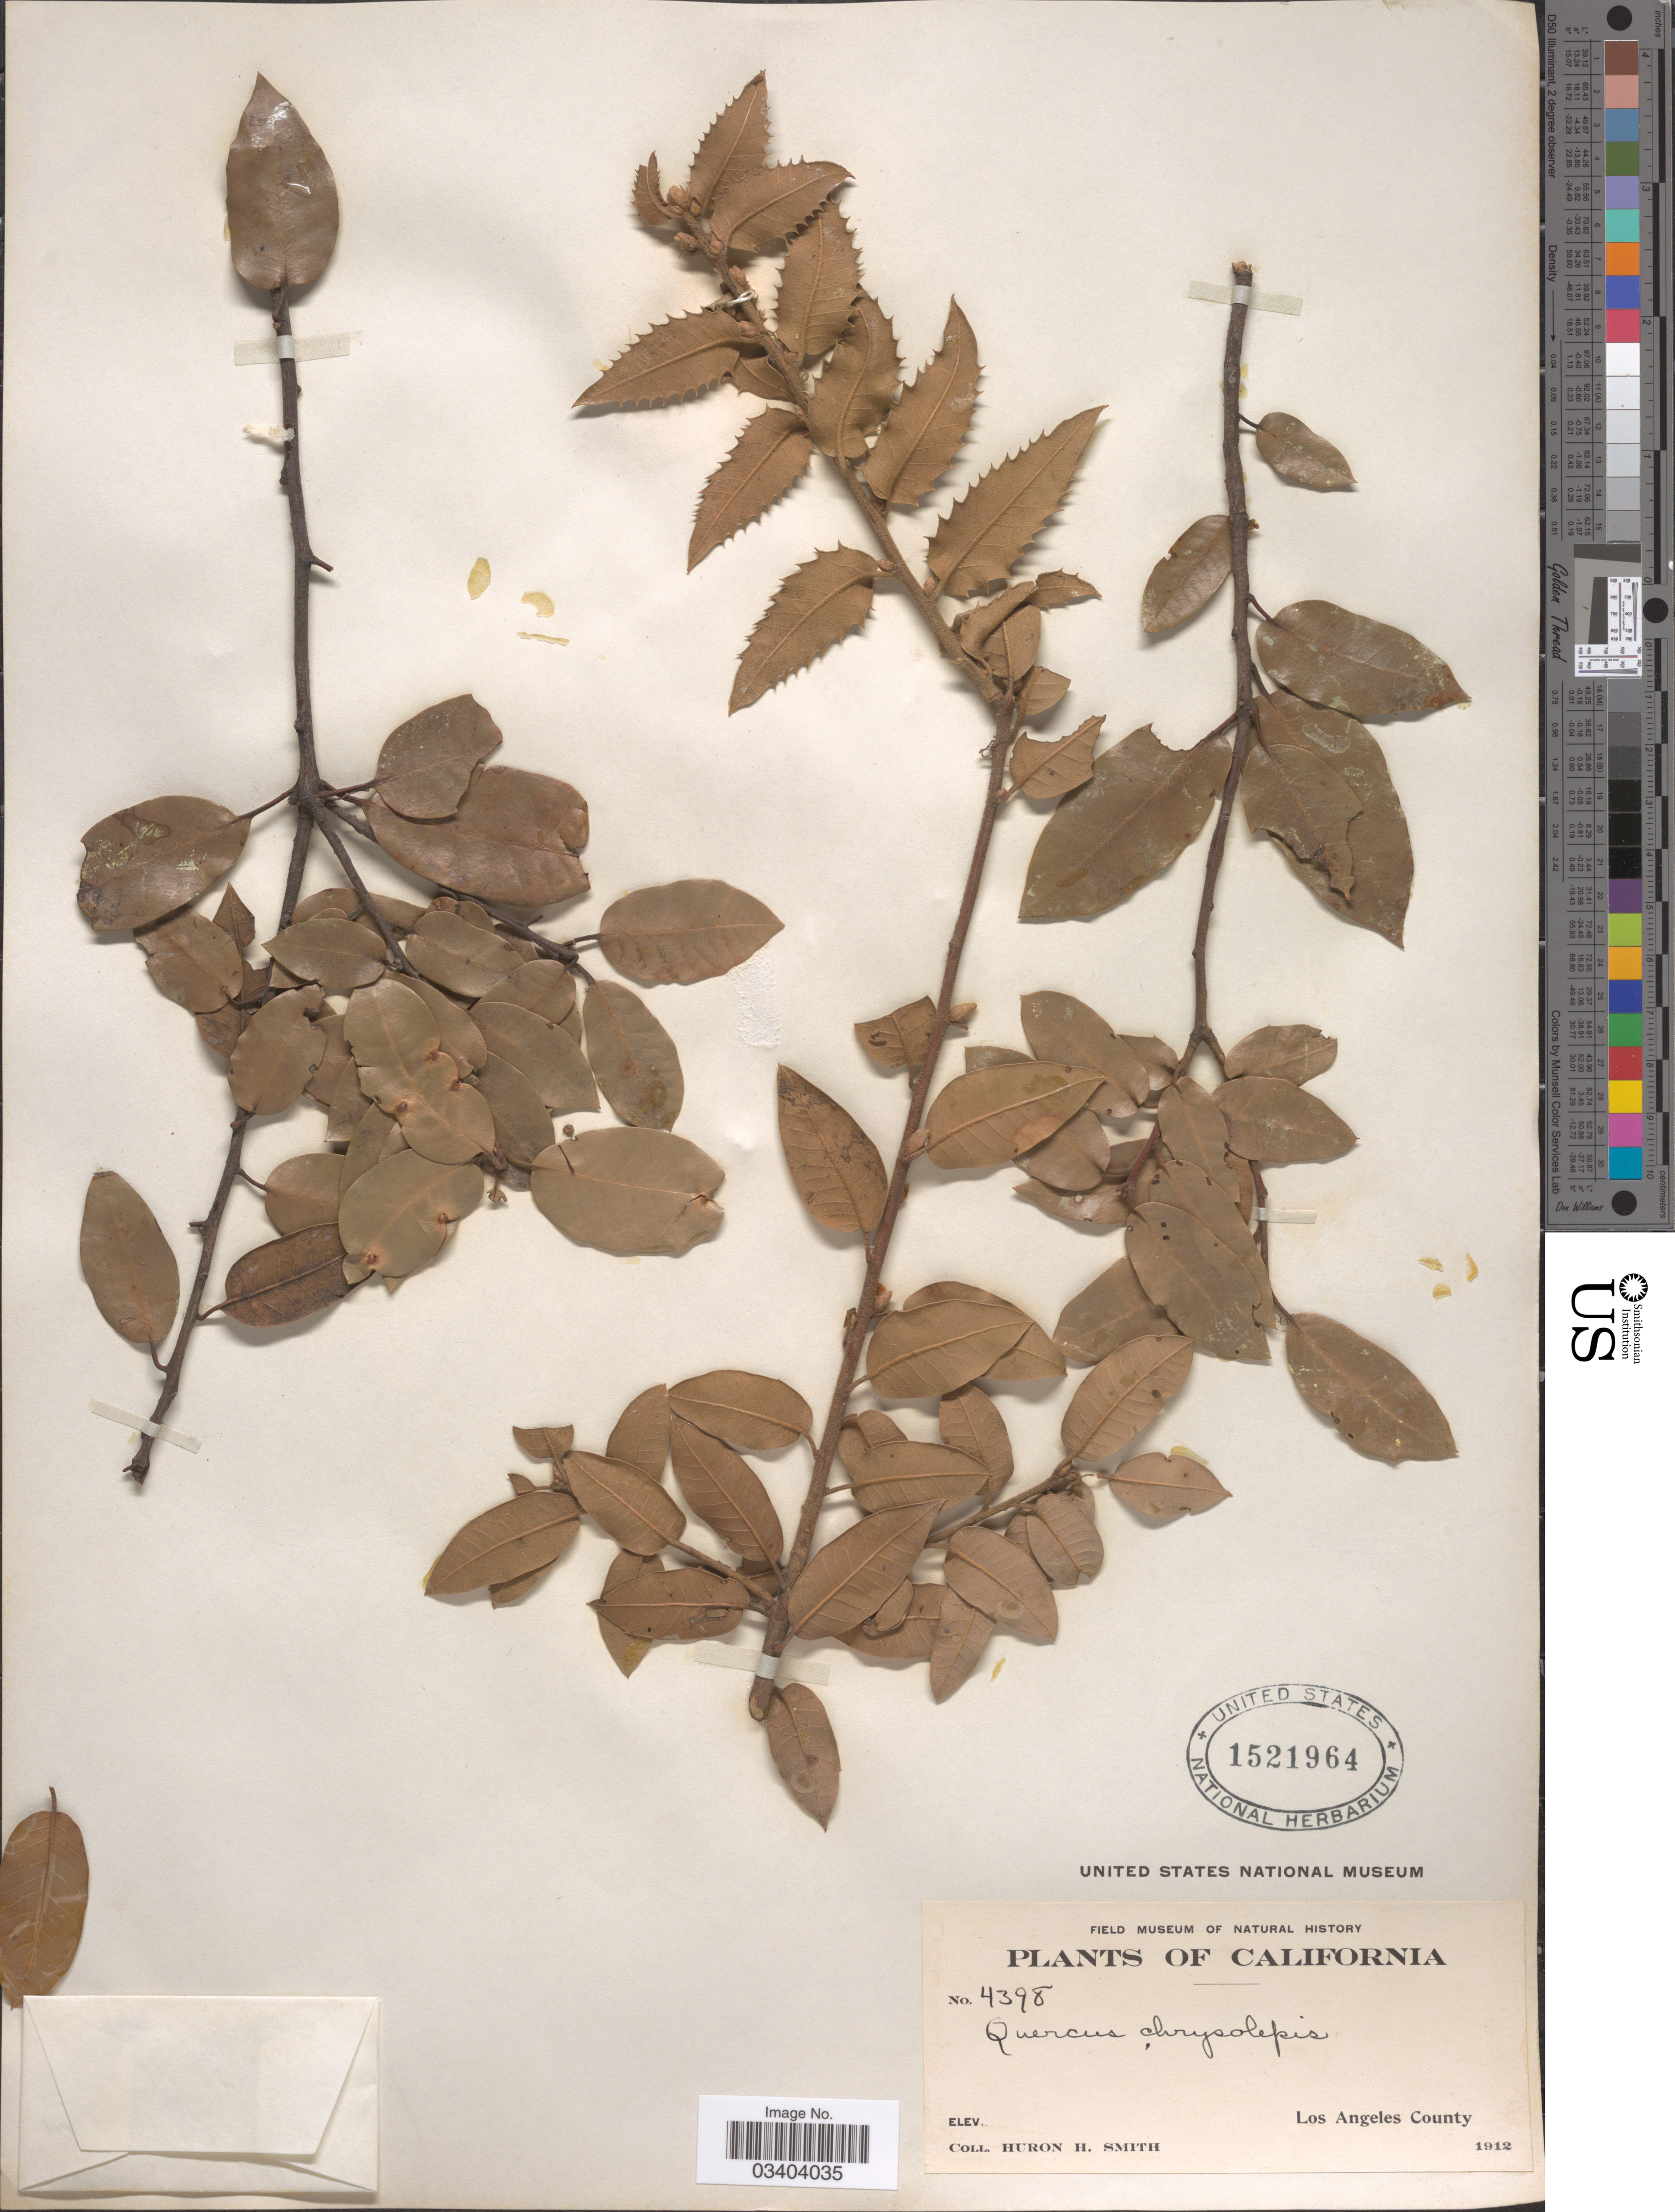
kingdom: Plantae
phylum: Tracheophyta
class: Magnoliopsida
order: Fagales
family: Fagaceae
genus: Quercus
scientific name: Quercus chrysolepis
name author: Liebm.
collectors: Huron H. Smith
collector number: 4398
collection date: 1912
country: United States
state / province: California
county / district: Los Angeles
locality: Los Angeles County.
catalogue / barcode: US 1521964